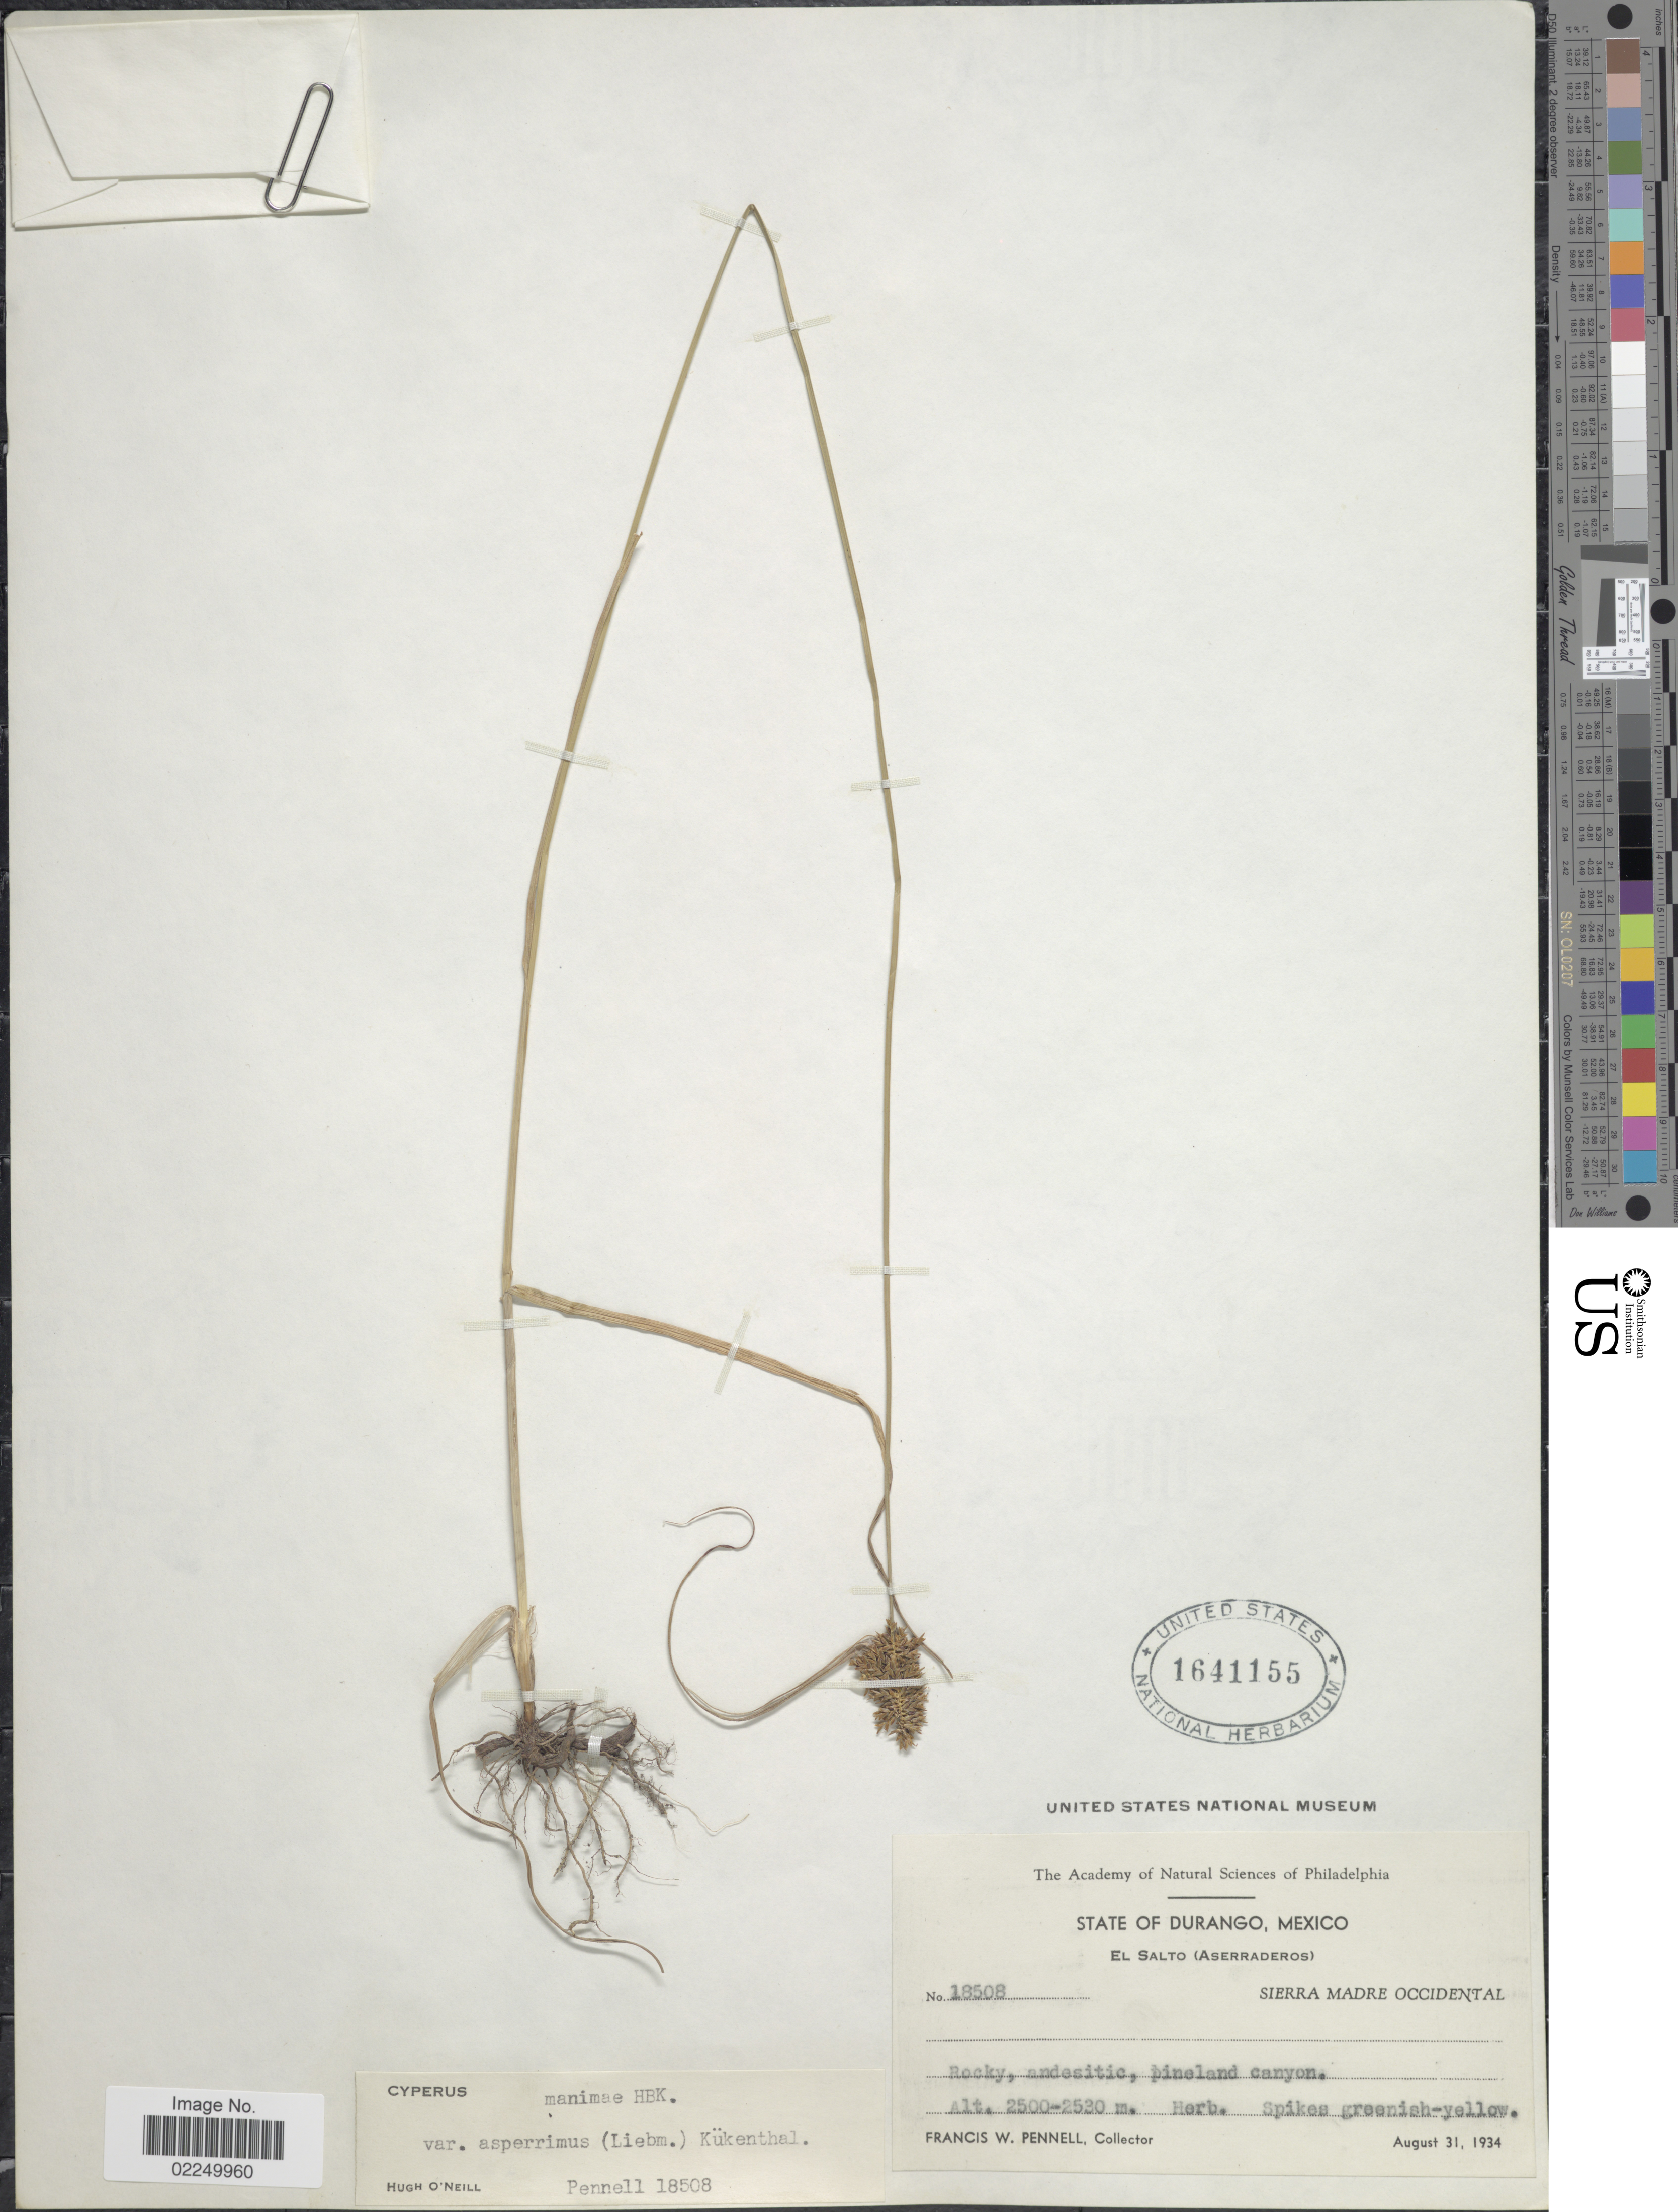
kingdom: Plantae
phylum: Tracheophyta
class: Liliopsida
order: Poales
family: Cyperaceae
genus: Cyperus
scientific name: Cyperus manimae var. asperrimus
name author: (Liebm.) Kük.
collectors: F. W. Pennell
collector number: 18508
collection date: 1934-08-31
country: Mexico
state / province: Durango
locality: El Salto (Aserraderos), Sierra Madre Occidental, pineland canyon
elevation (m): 2500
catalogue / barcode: US 1641155